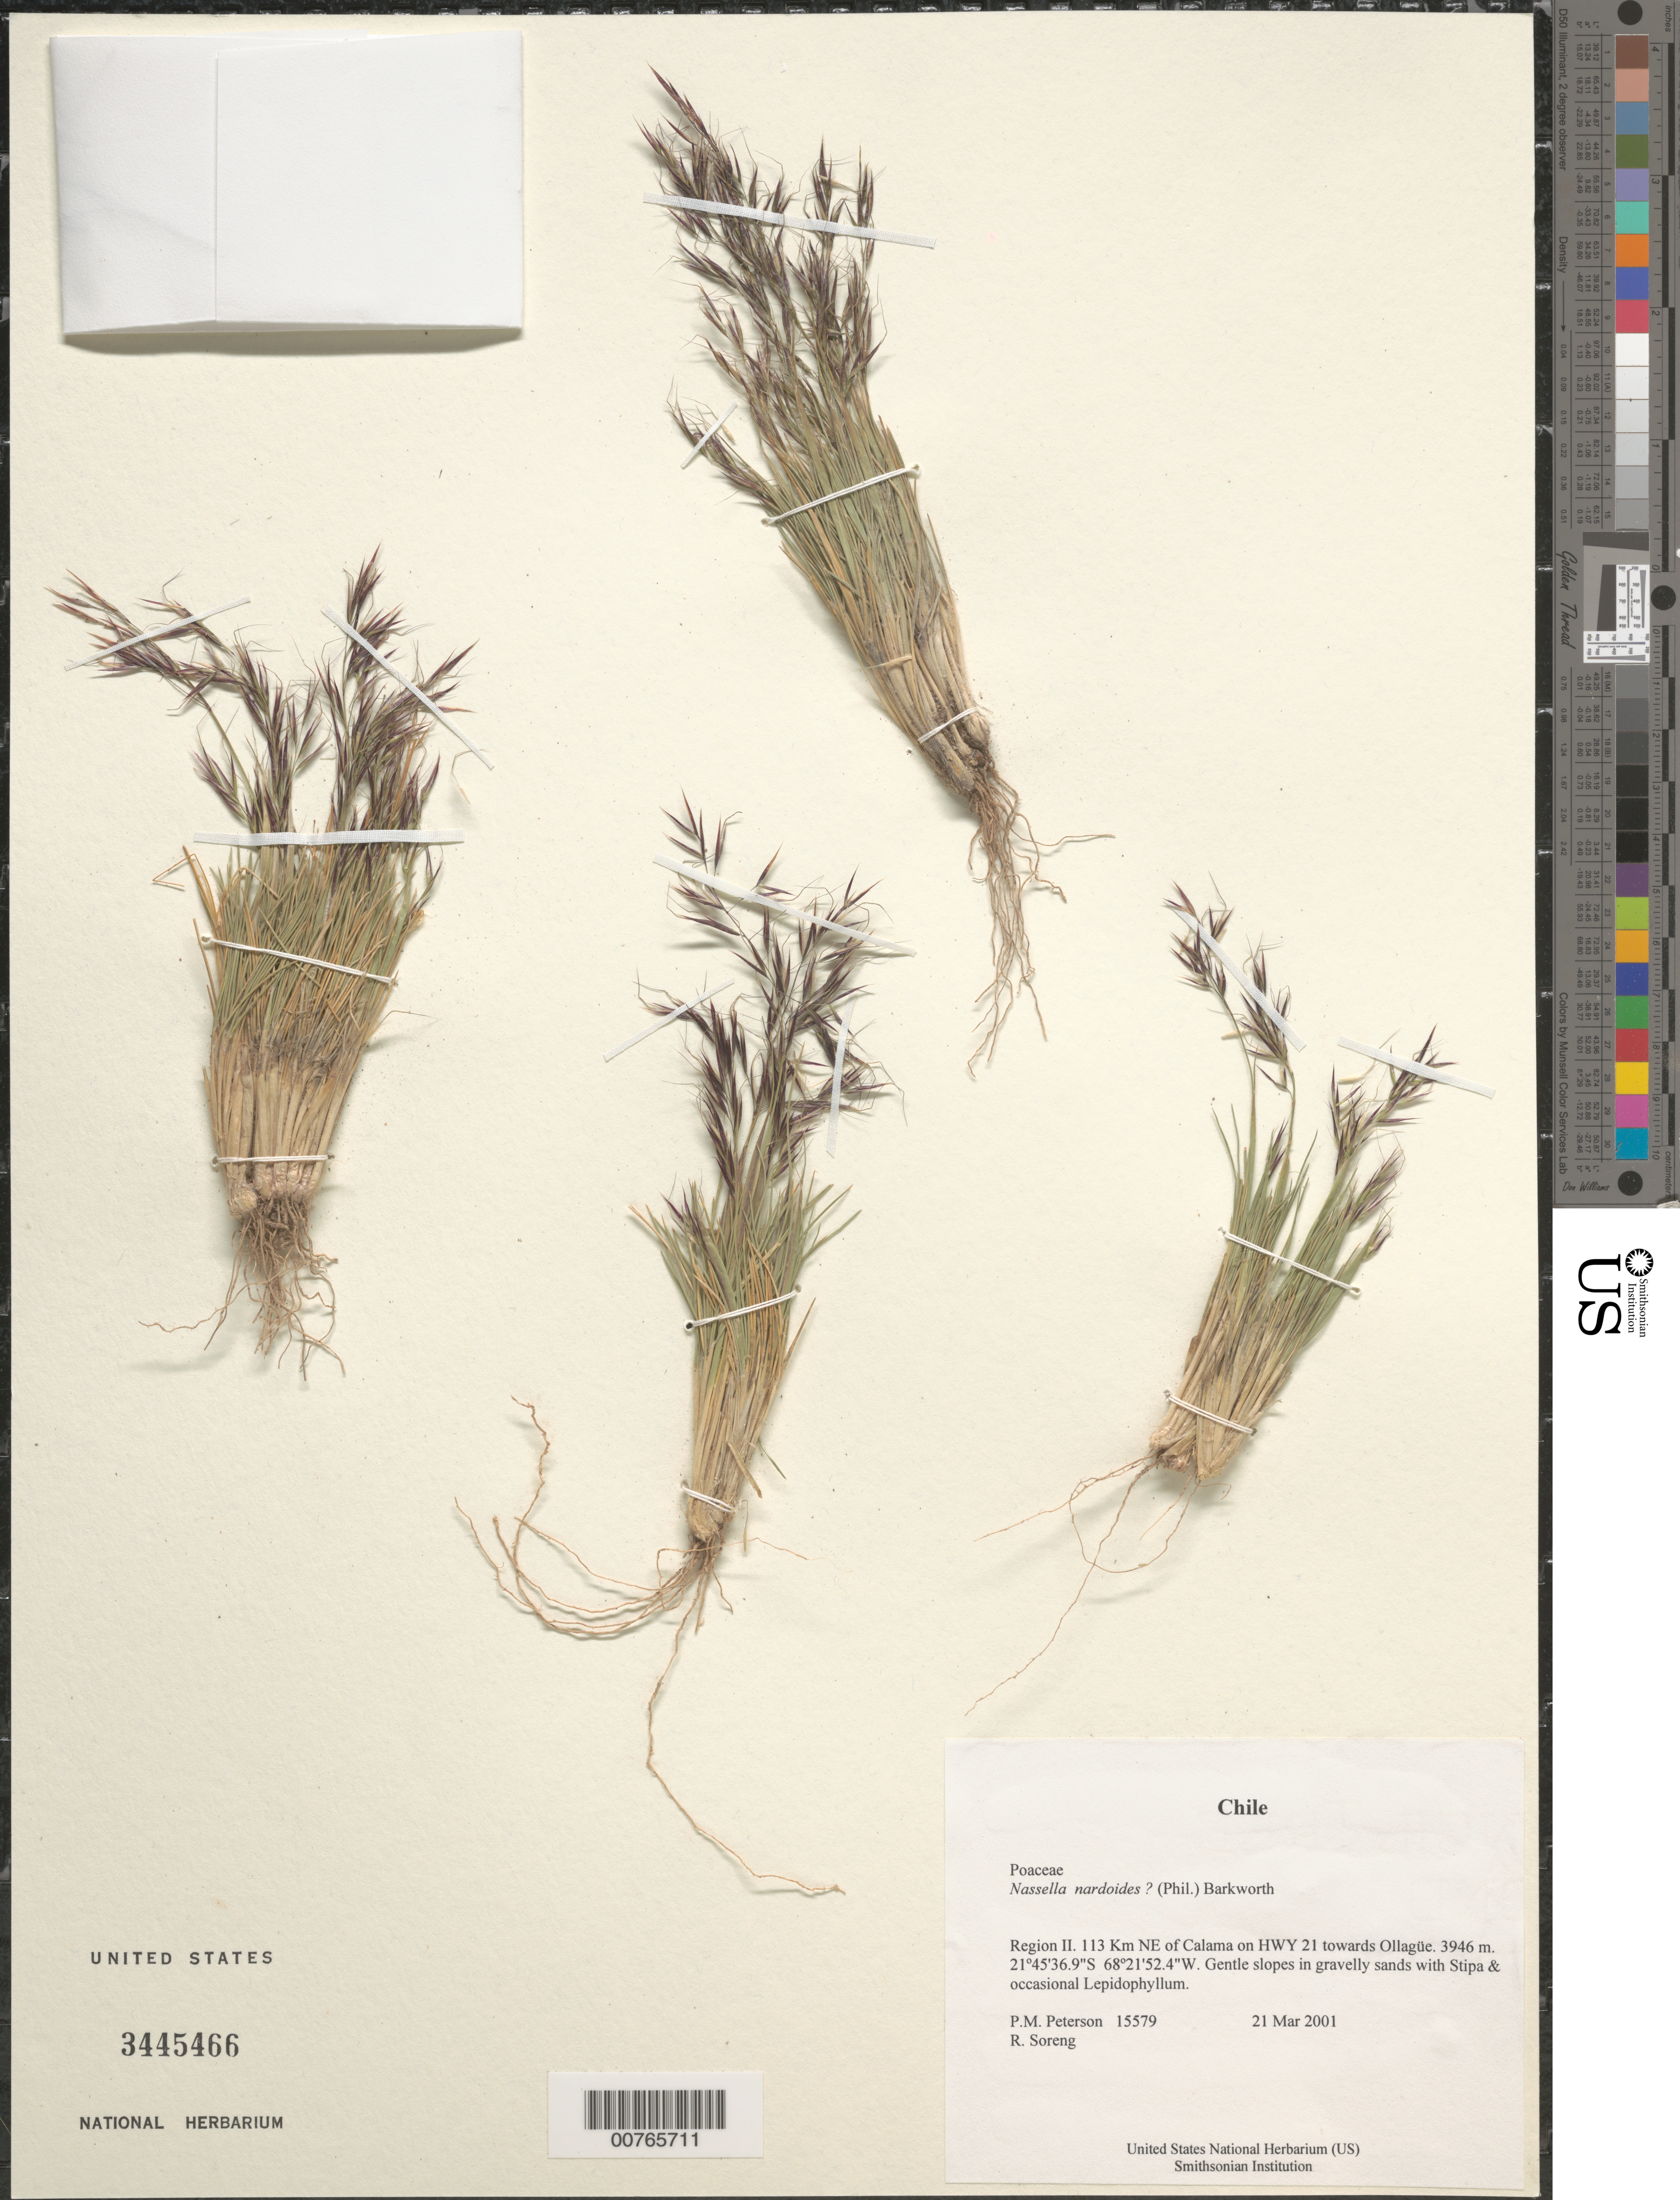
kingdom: Plantae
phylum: Tracheophyta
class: Liliopsida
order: Poales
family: Poaceae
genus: Nassella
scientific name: Nassella nardoides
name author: (Phil.) Barkworth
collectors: P. M. Peterson & R. J. Soreng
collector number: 15579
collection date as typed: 21 Mar 2001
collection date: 2001-03-21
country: Chile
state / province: Antofagasta (II)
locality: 113 Km NE of Calama on HWY 21 towards Ollagüe.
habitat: Gentle slopes in gravelly sands with Stipa & occasional Lepidophyllum.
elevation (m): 3946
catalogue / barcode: US 3445466